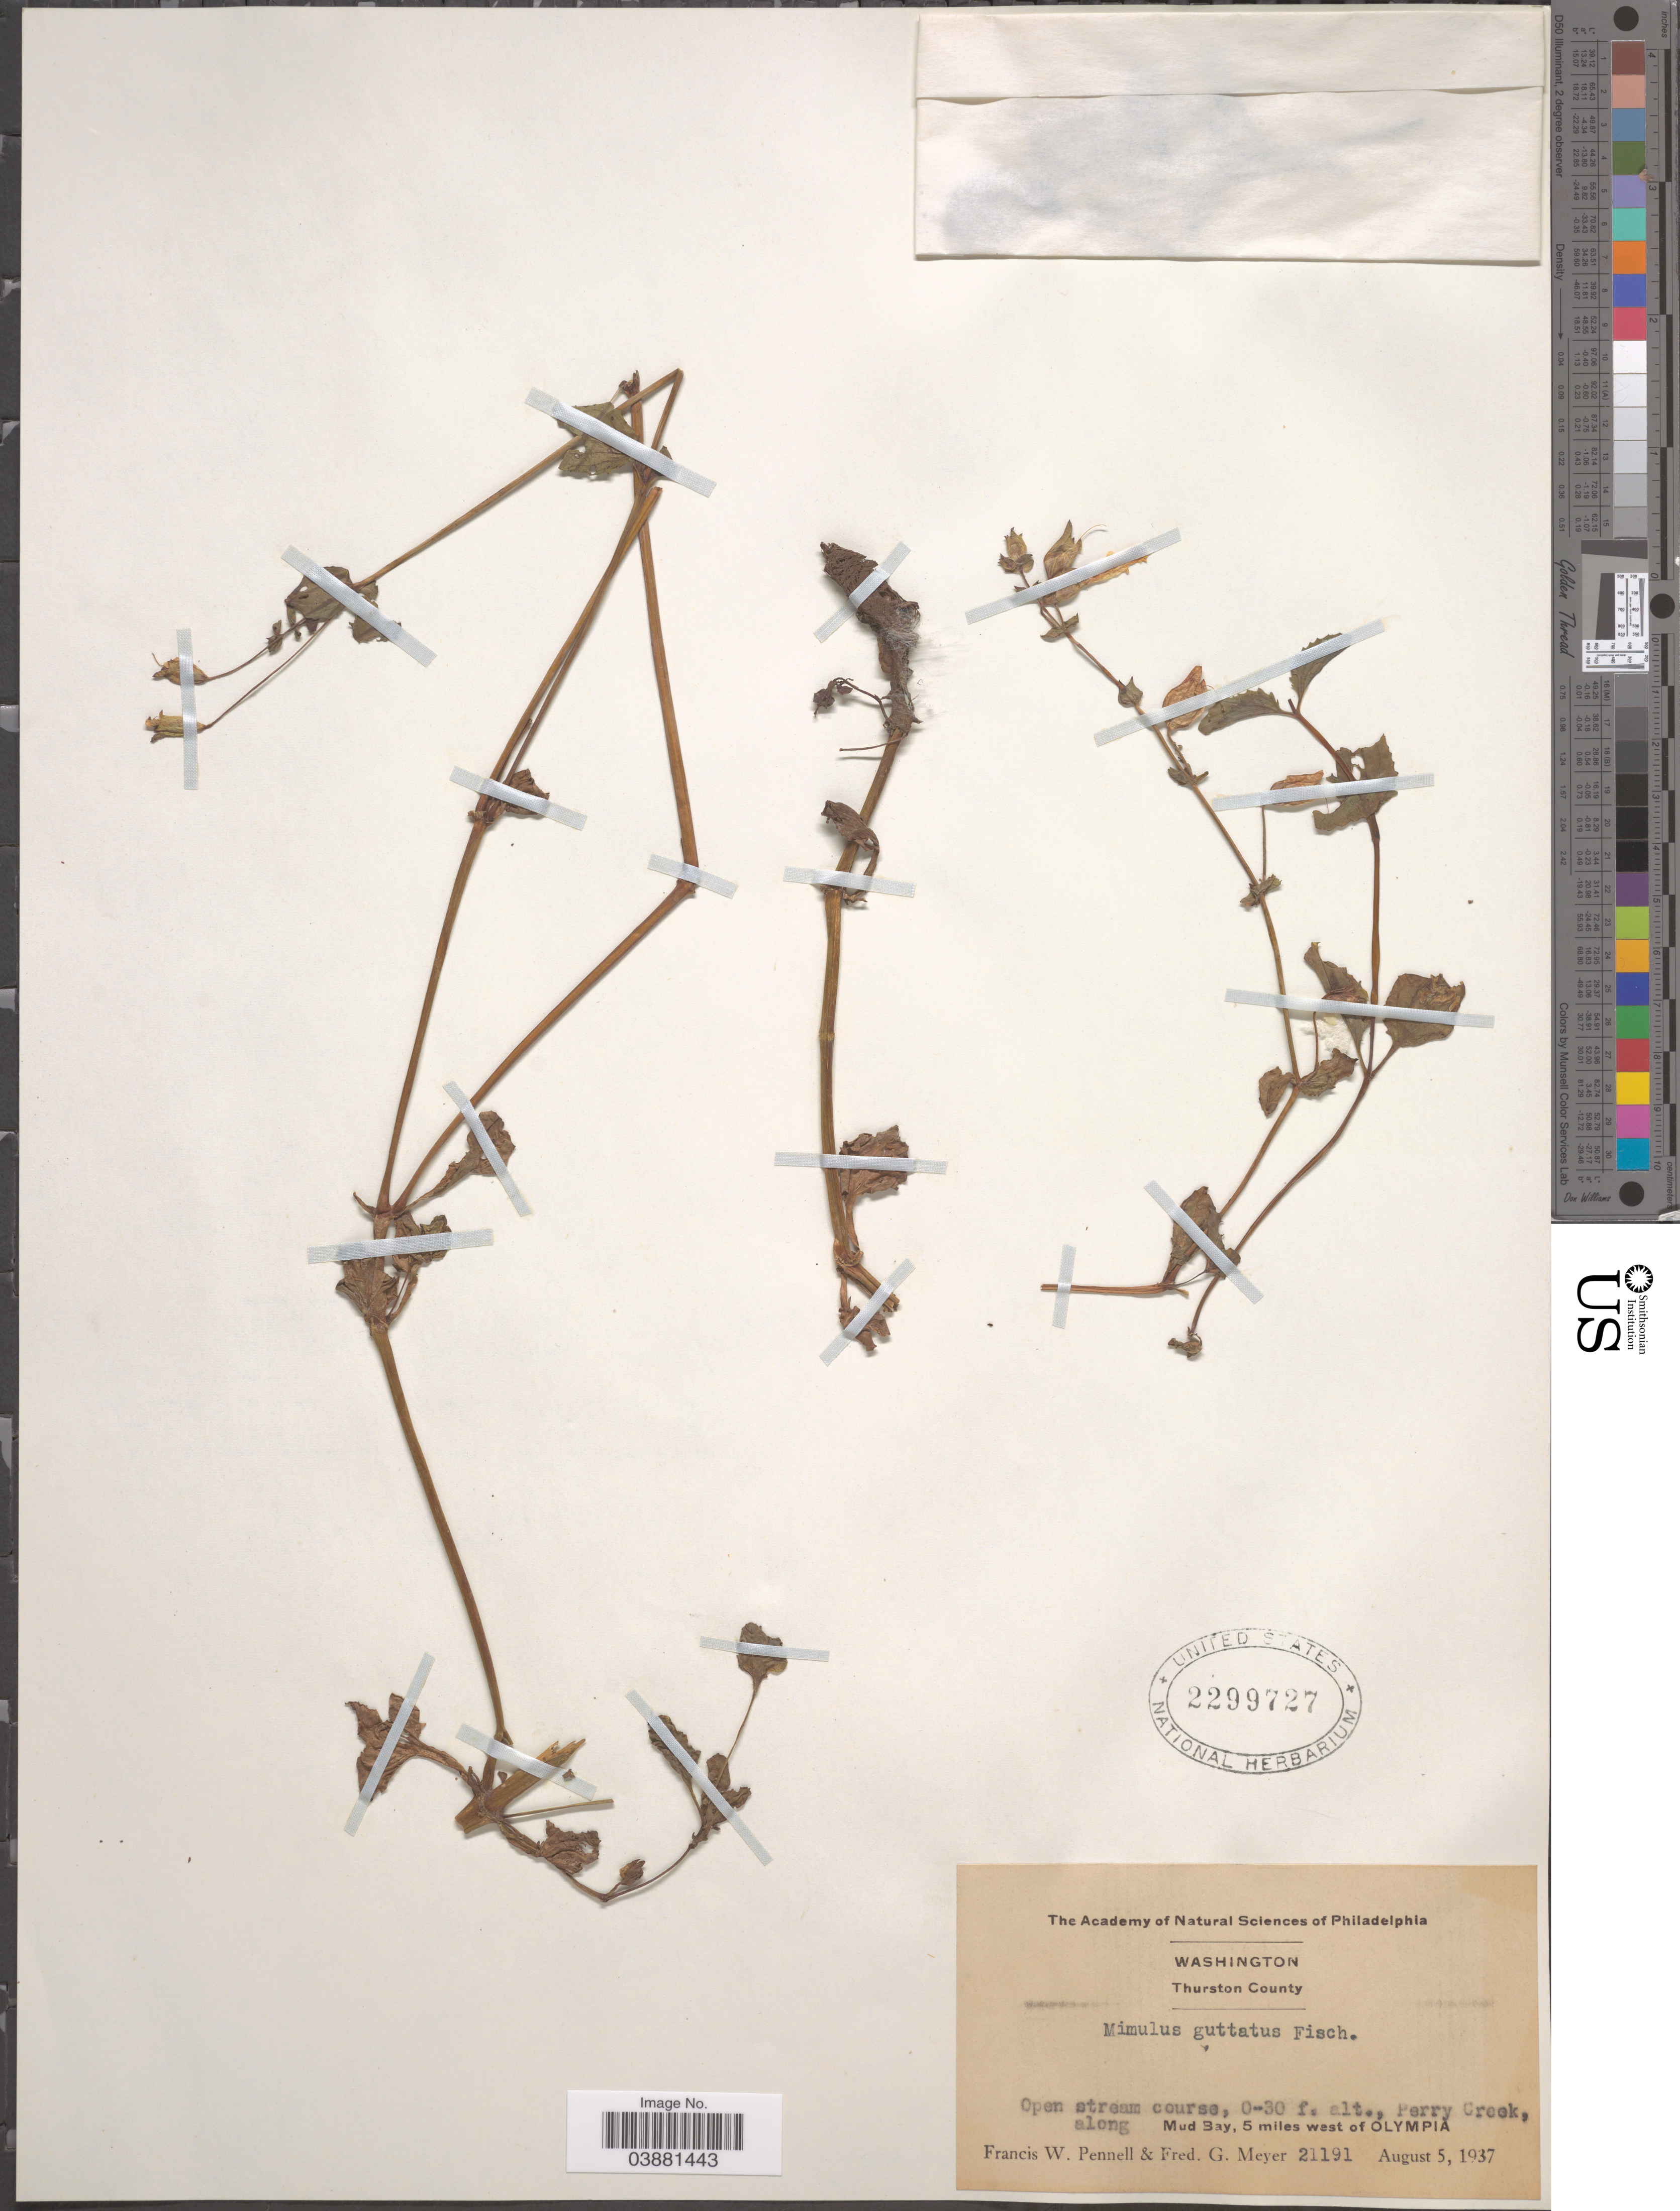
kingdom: Plantae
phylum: Tracheophyta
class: Magnoliopsida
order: Lamiales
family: Phrymaceae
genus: Mimulus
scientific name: Mimulus guttatus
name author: DC.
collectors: F. W. Pennell & F. G. Meyer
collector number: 21191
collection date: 1937-08-05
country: United States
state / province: Washington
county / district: Thurston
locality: Thurston County. Open stream course, Perry Creek, along Mud Bay, 5 miles west of Olympia.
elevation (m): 0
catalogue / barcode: US 2299727